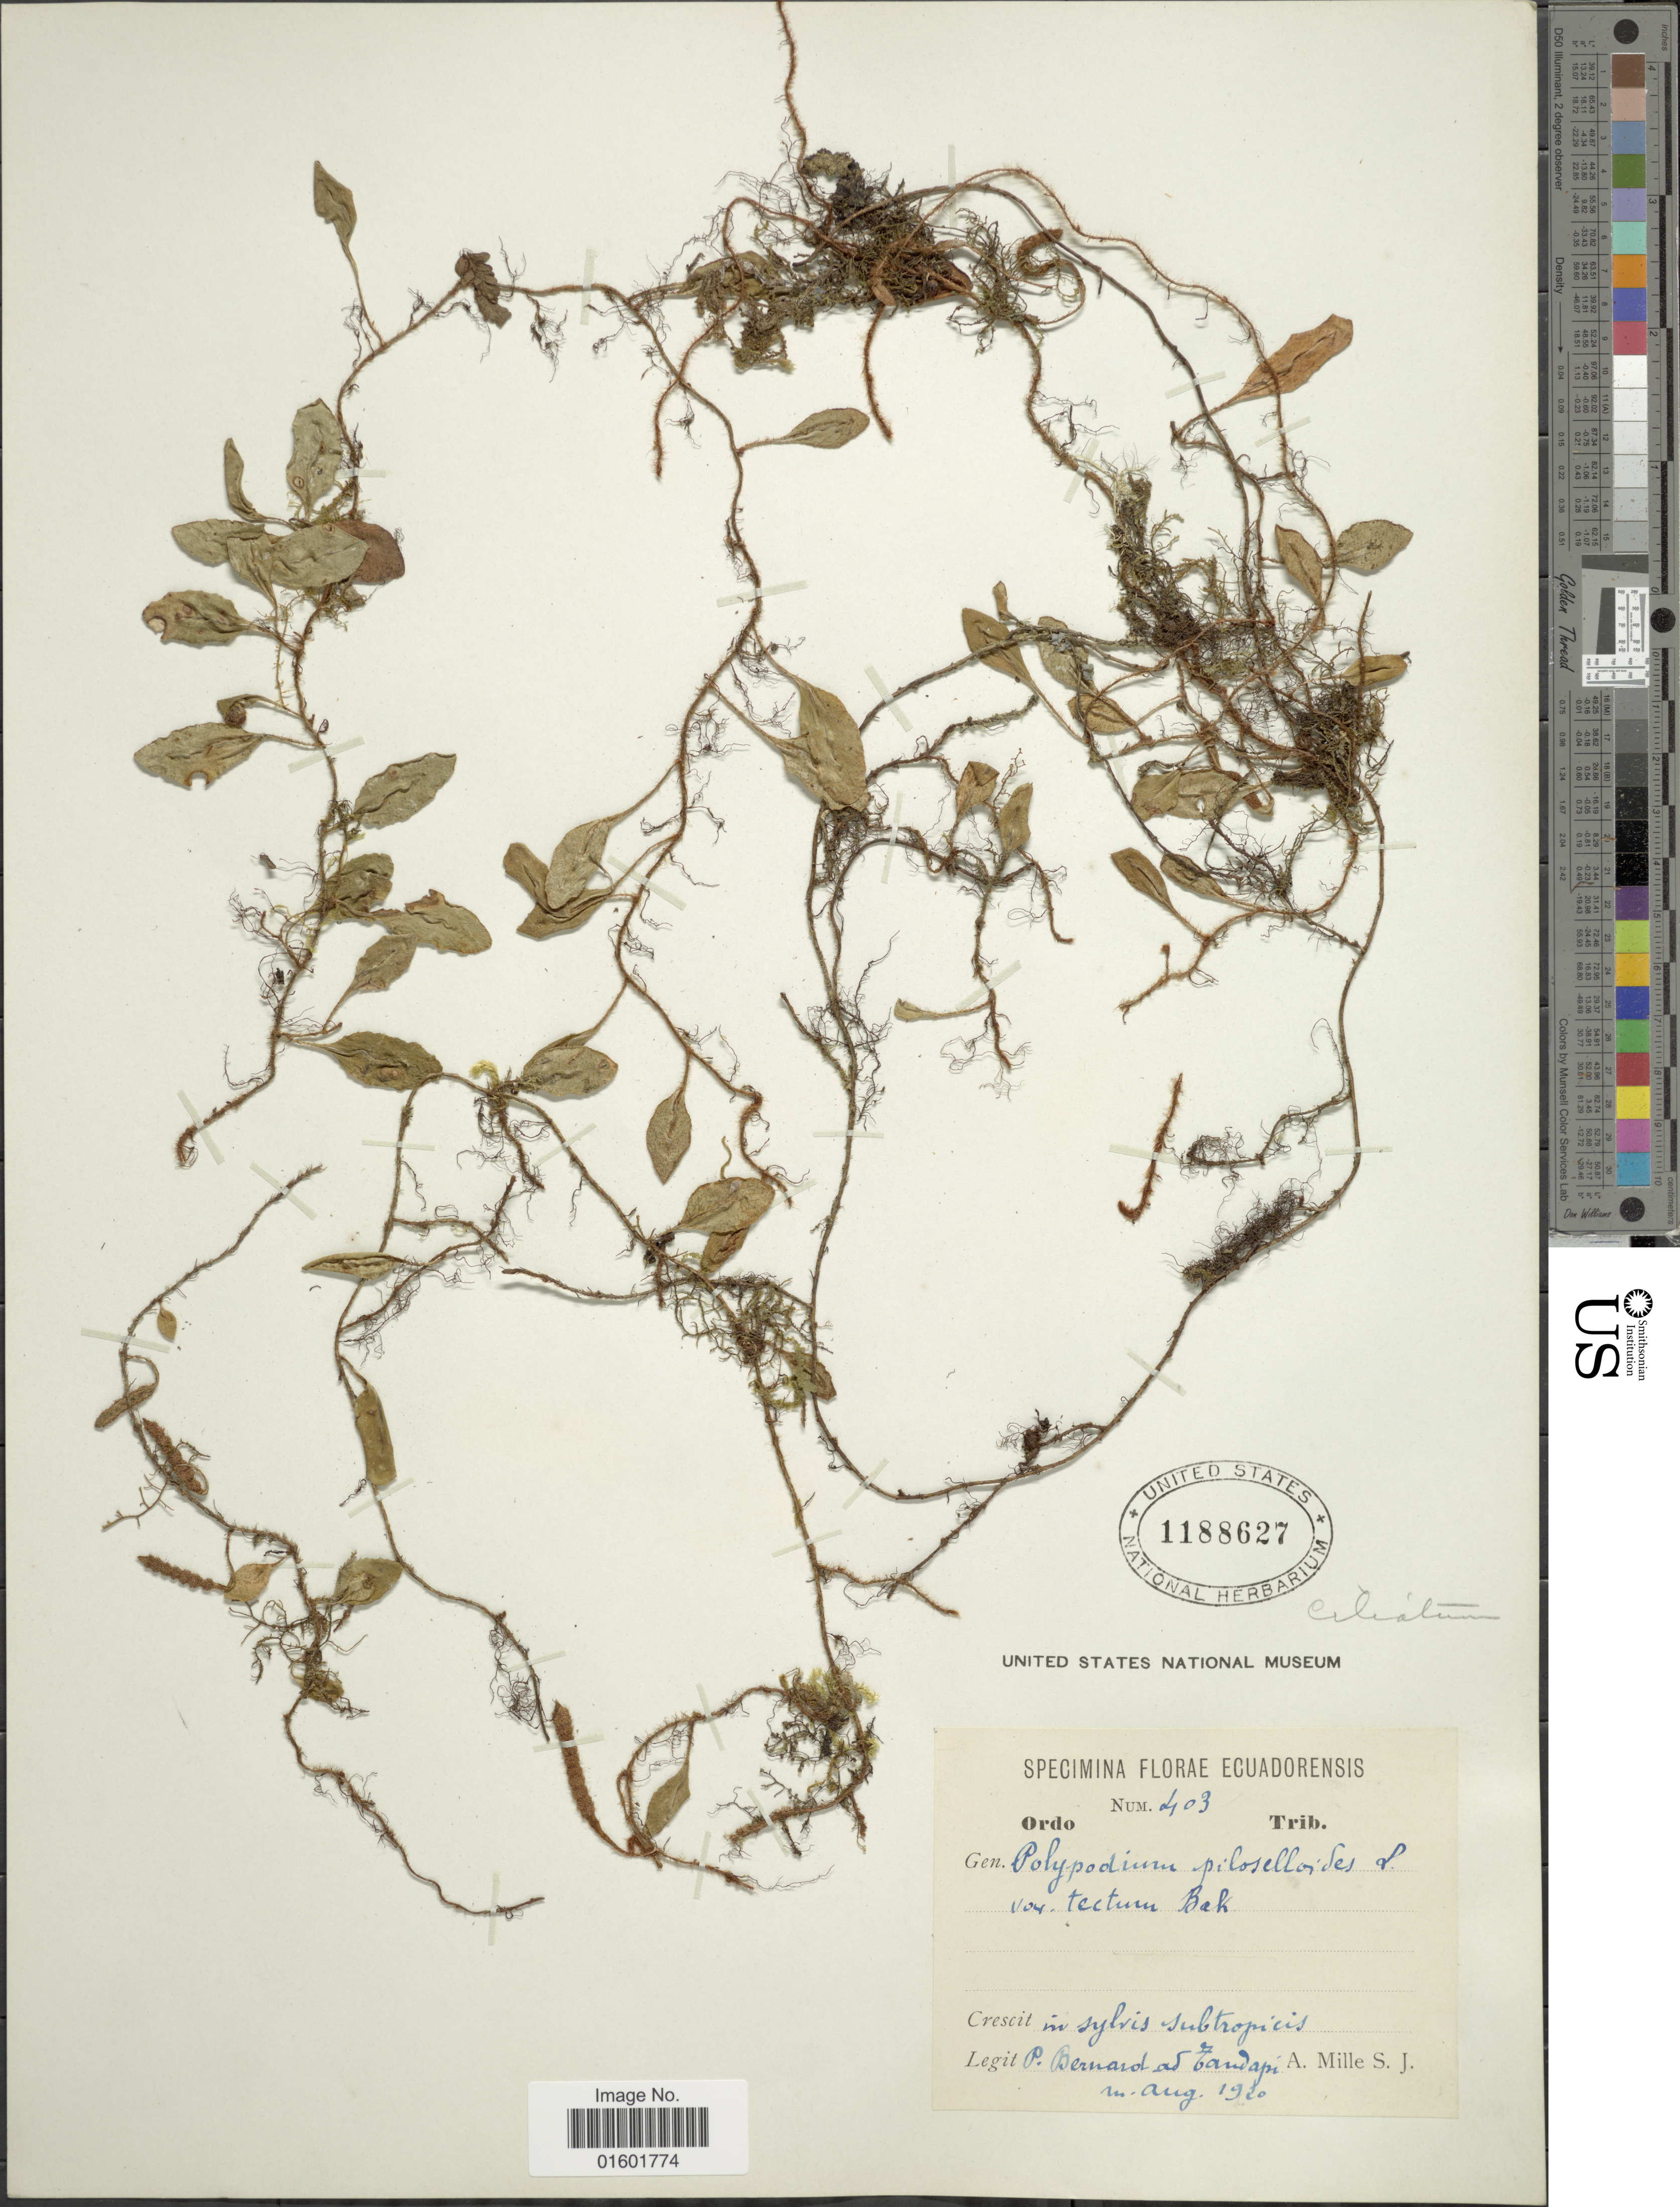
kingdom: Plantae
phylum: Tracheophyta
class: Polypodiopsida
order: Polypodiales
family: Polypodiaceae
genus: Microgramma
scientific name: Microgramma reptans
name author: (Cav.) A.R. Sm.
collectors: P. Bernard, Tandapi & A. Mille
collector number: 403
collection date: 1920-08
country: Ecuador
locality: Crecit in sylvis sub tropical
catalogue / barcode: US 1188627